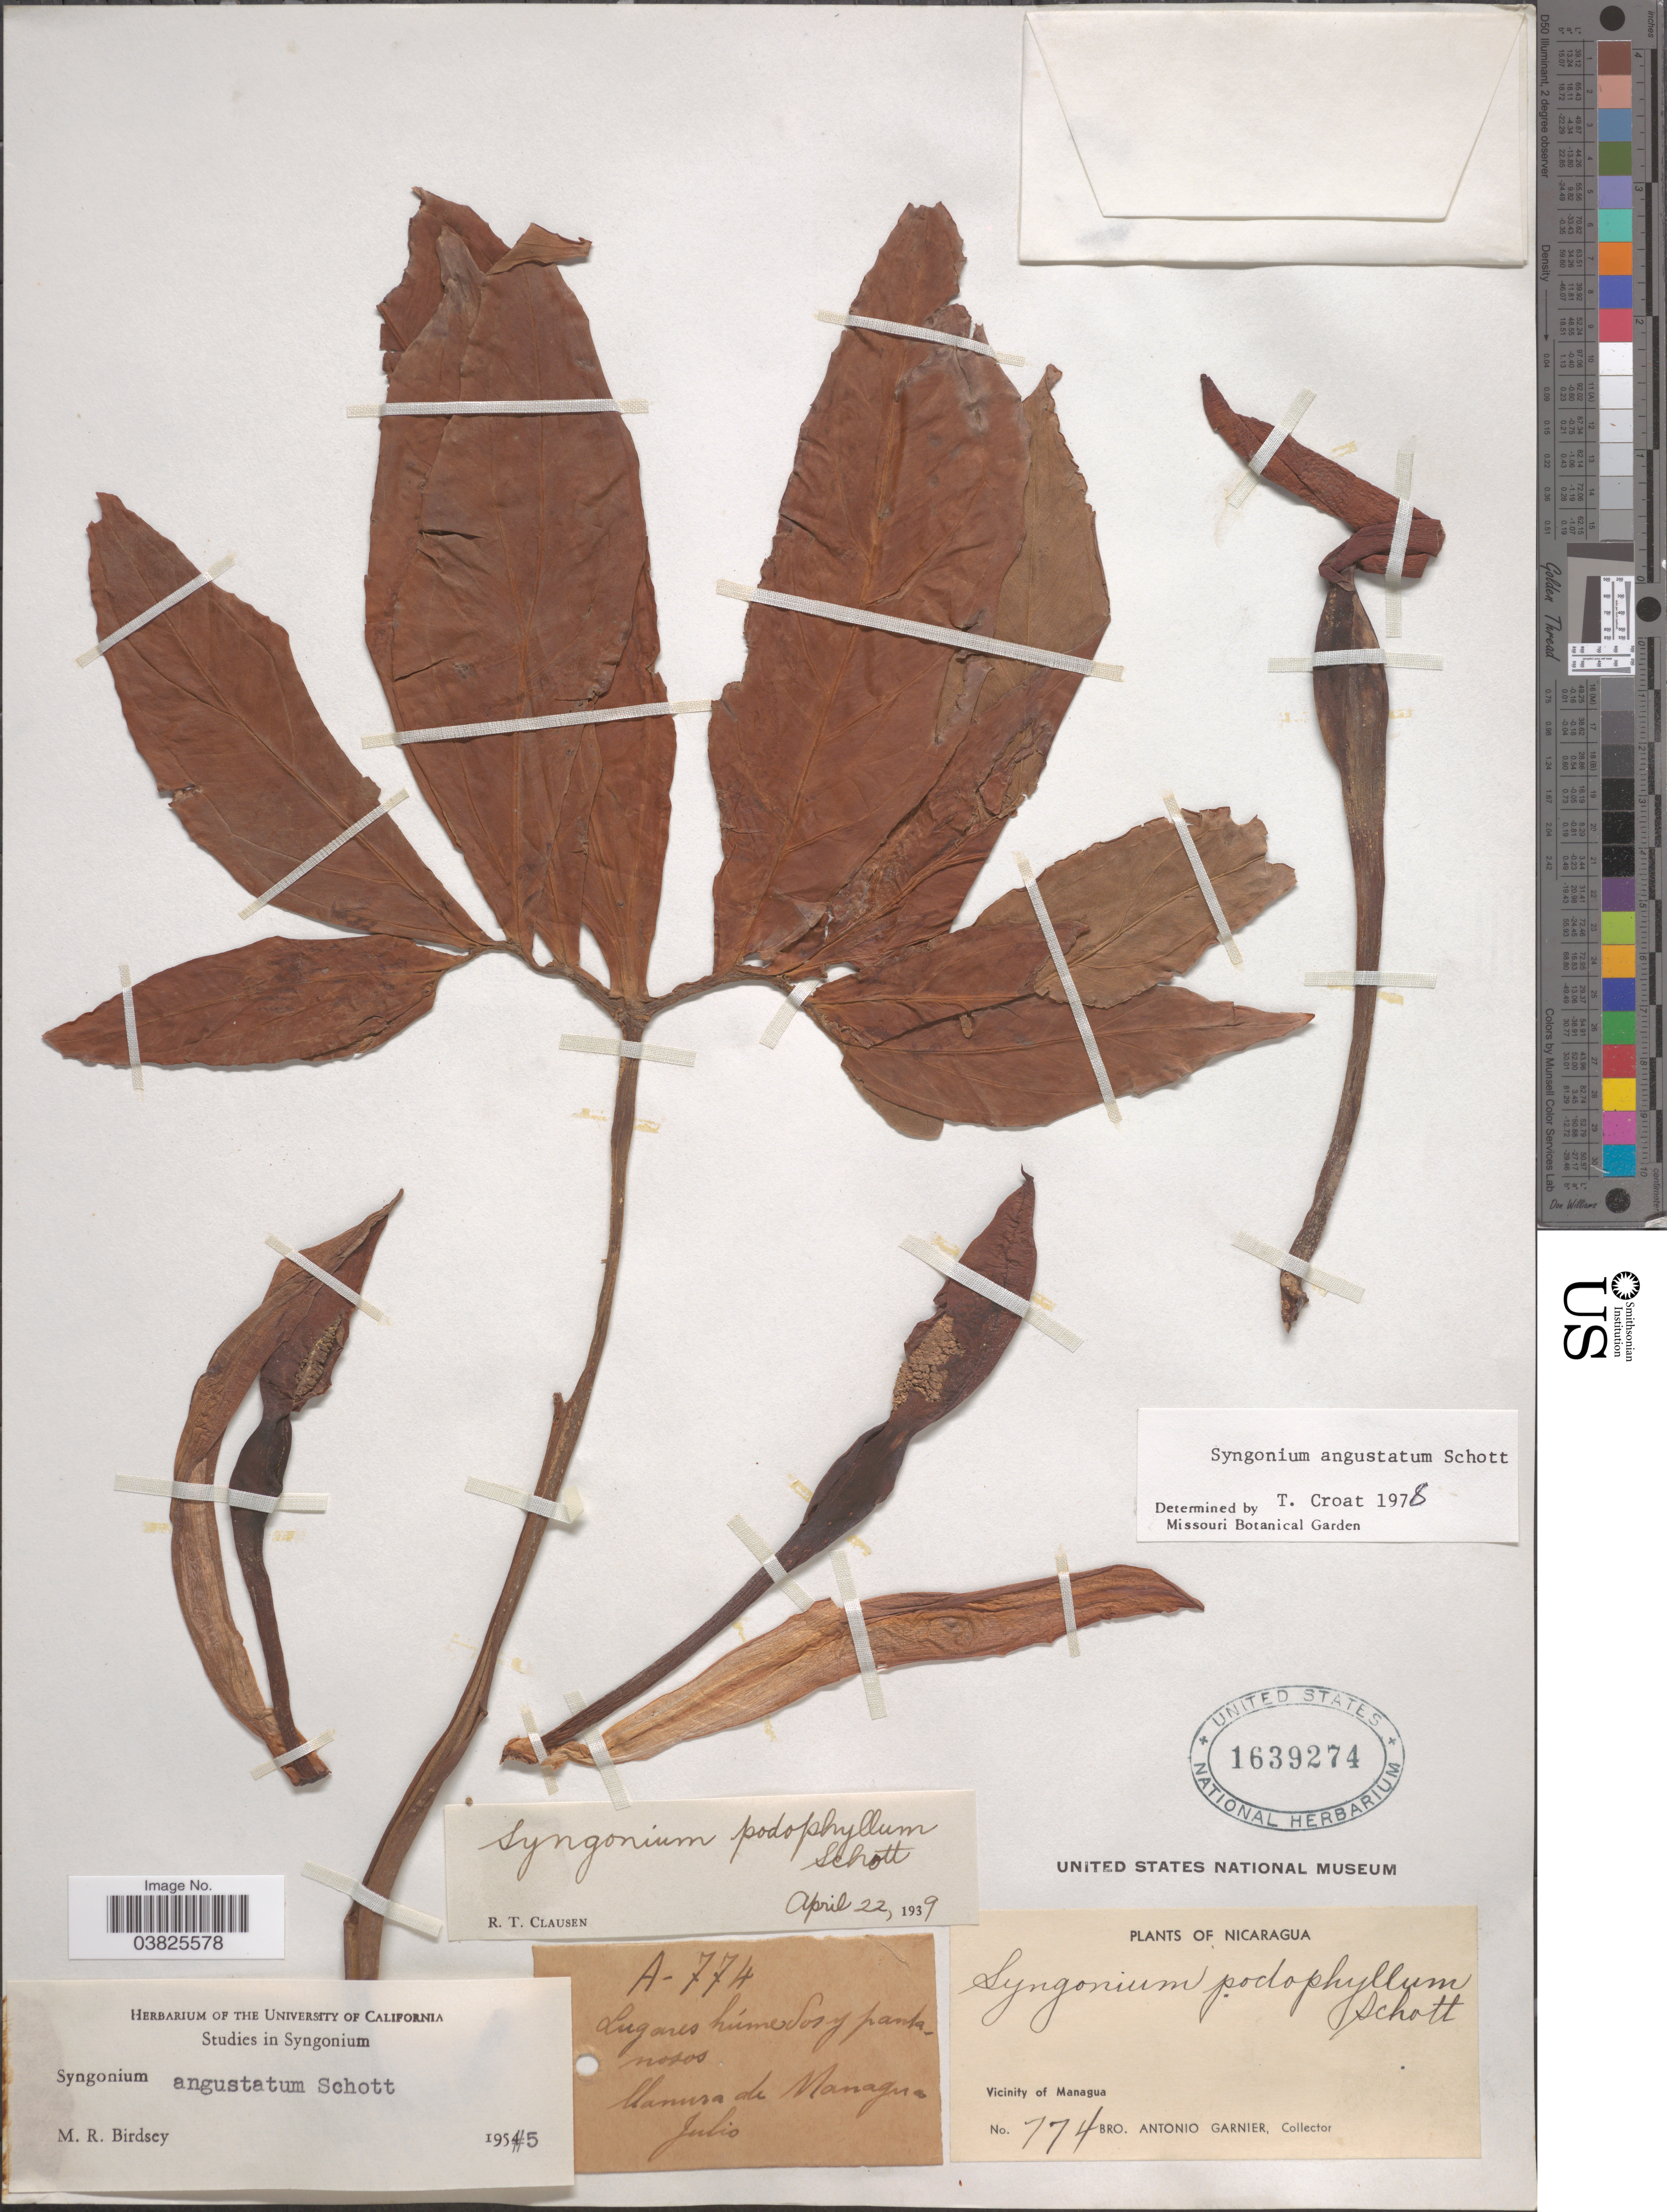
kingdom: Plantae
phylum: Tracheophyta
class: Liliopsida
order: Alismatales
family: Araceae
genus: Syngonium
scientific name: Syngonium angustatum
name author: Schott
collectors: Bro. A. Garnier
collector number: A774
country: Nicaragua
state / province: Managua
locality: Llanura de Managua. Vicinity of Managua.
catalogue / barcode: US 1639274